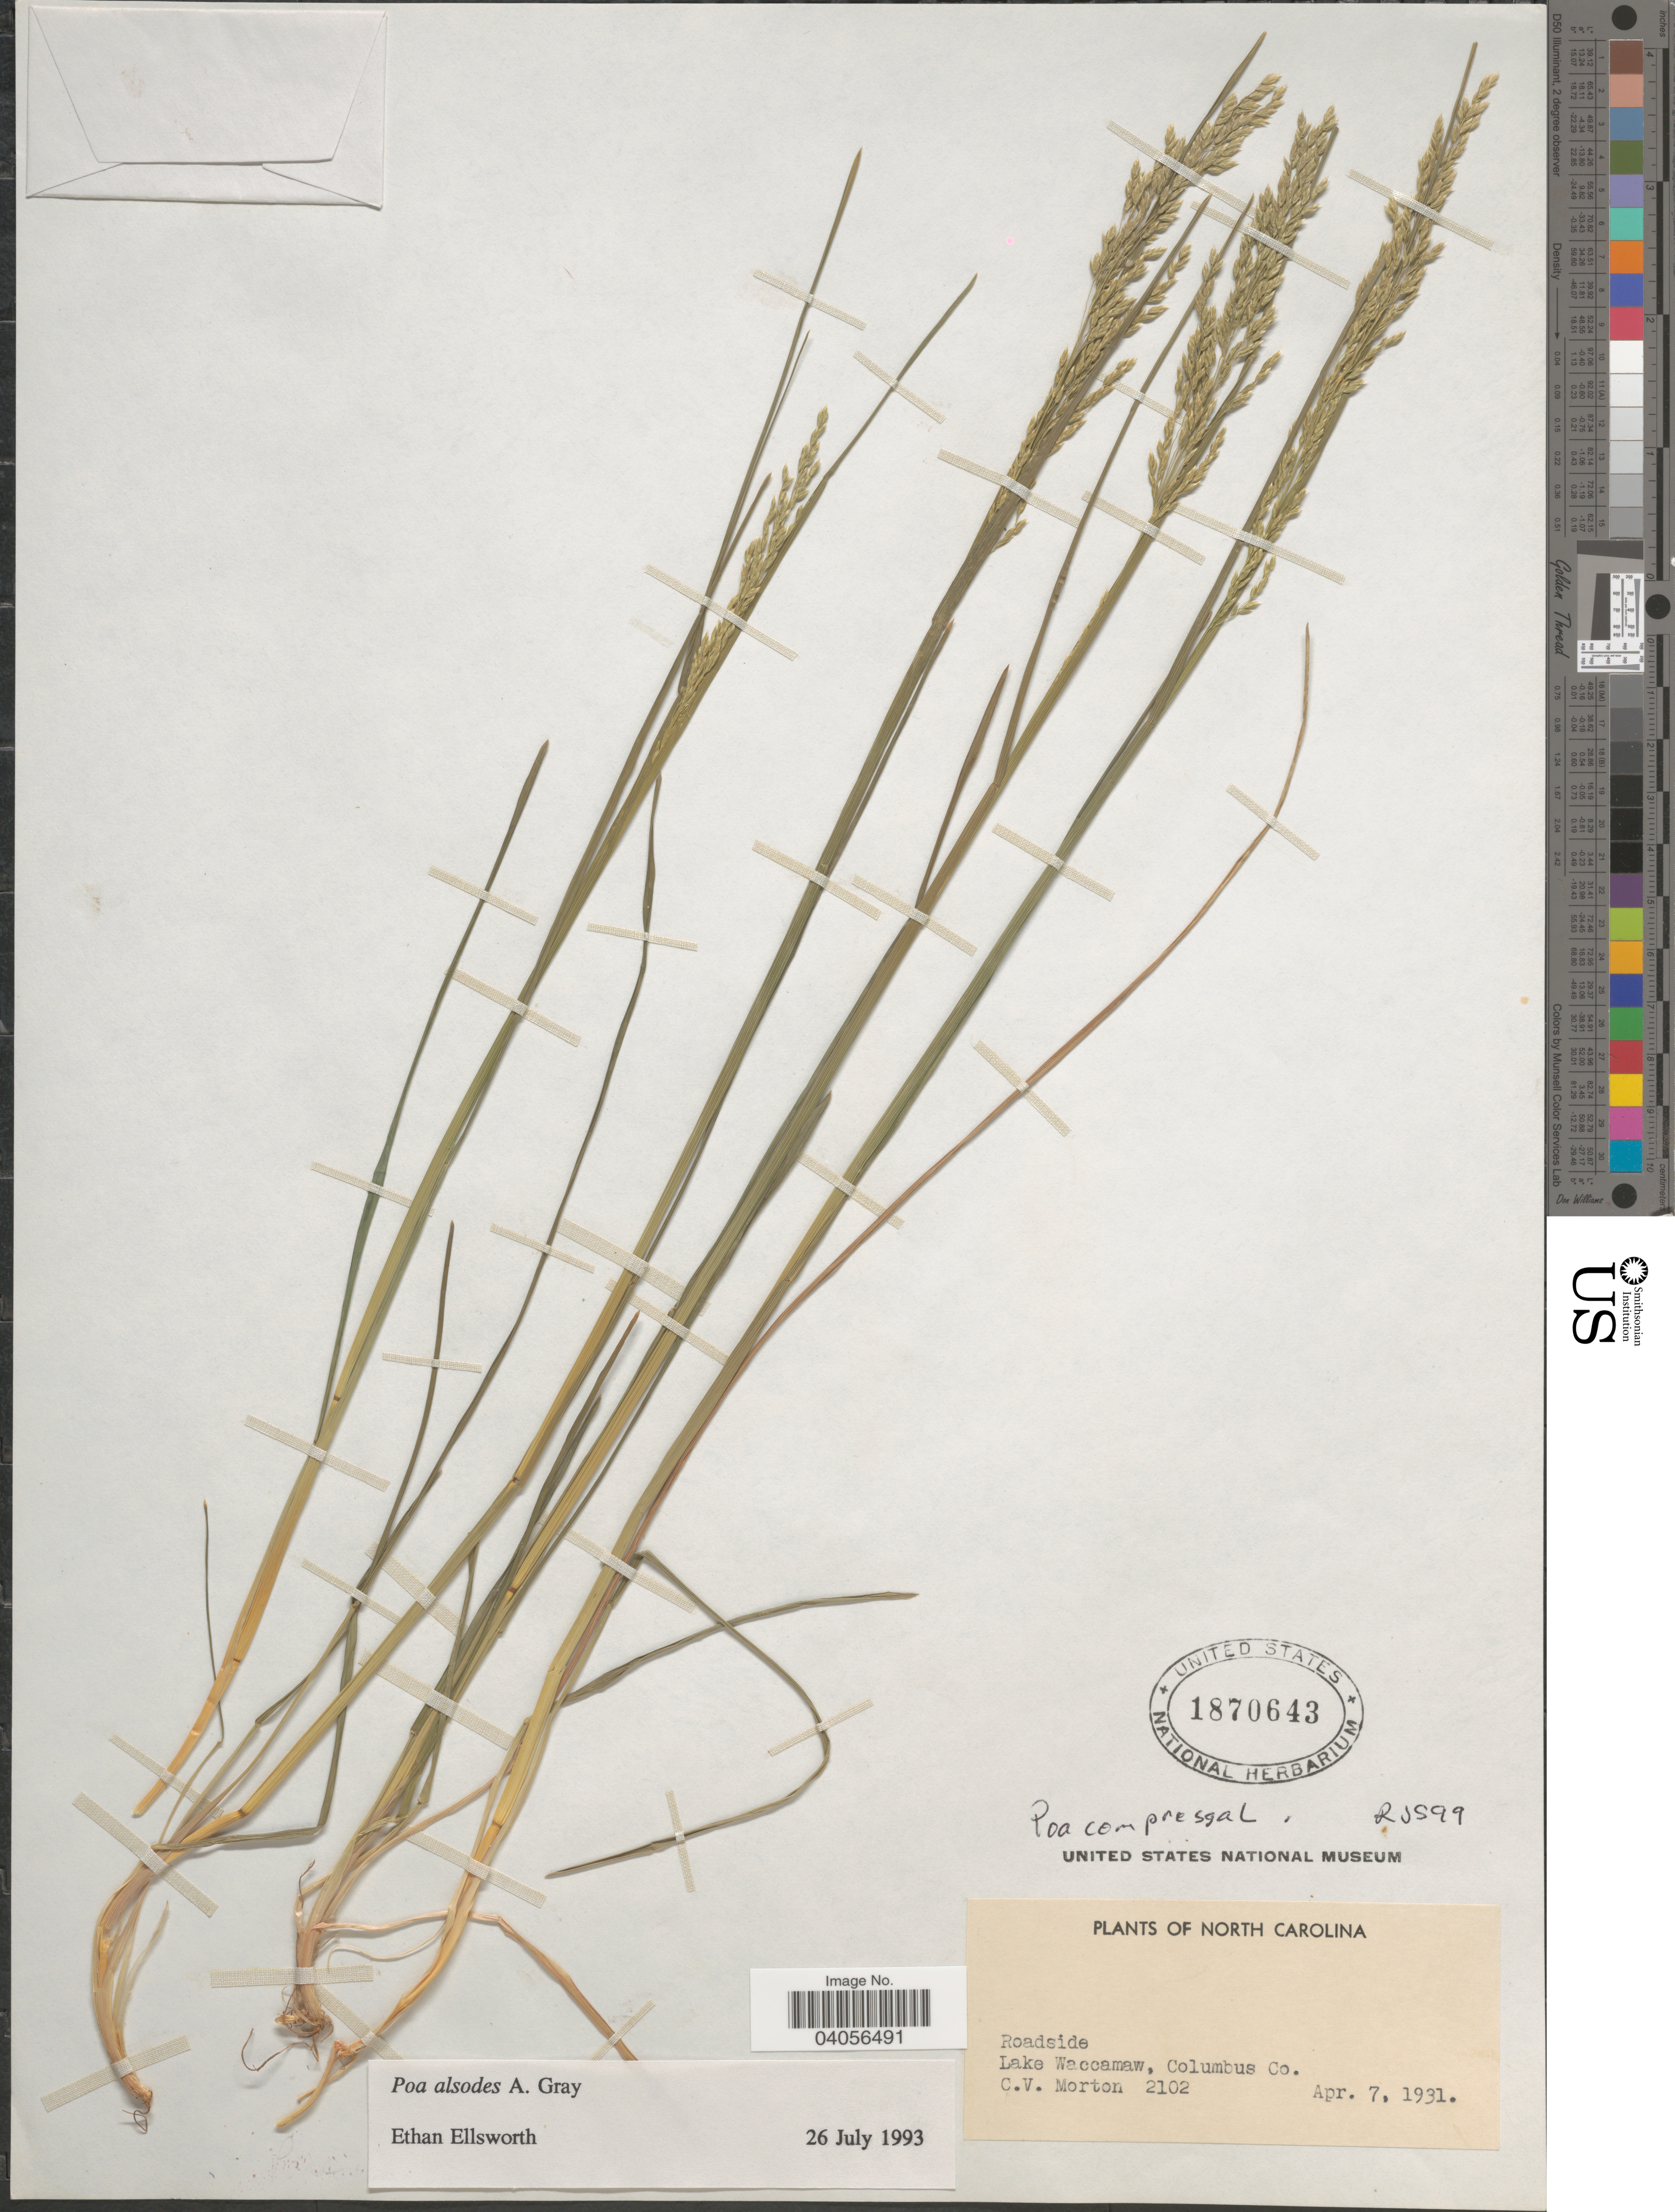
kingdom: Plantae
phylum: Tracheophyta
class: Liliopsida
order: Poales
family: Poaceae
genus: Poa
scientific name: Poa compressa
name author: L.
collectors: C. V. Morton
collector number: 2102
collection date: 1931-04-07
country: United States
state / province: North Carolina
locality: Lake Waccamaw, Columbus Co.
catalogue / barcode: US 1870643